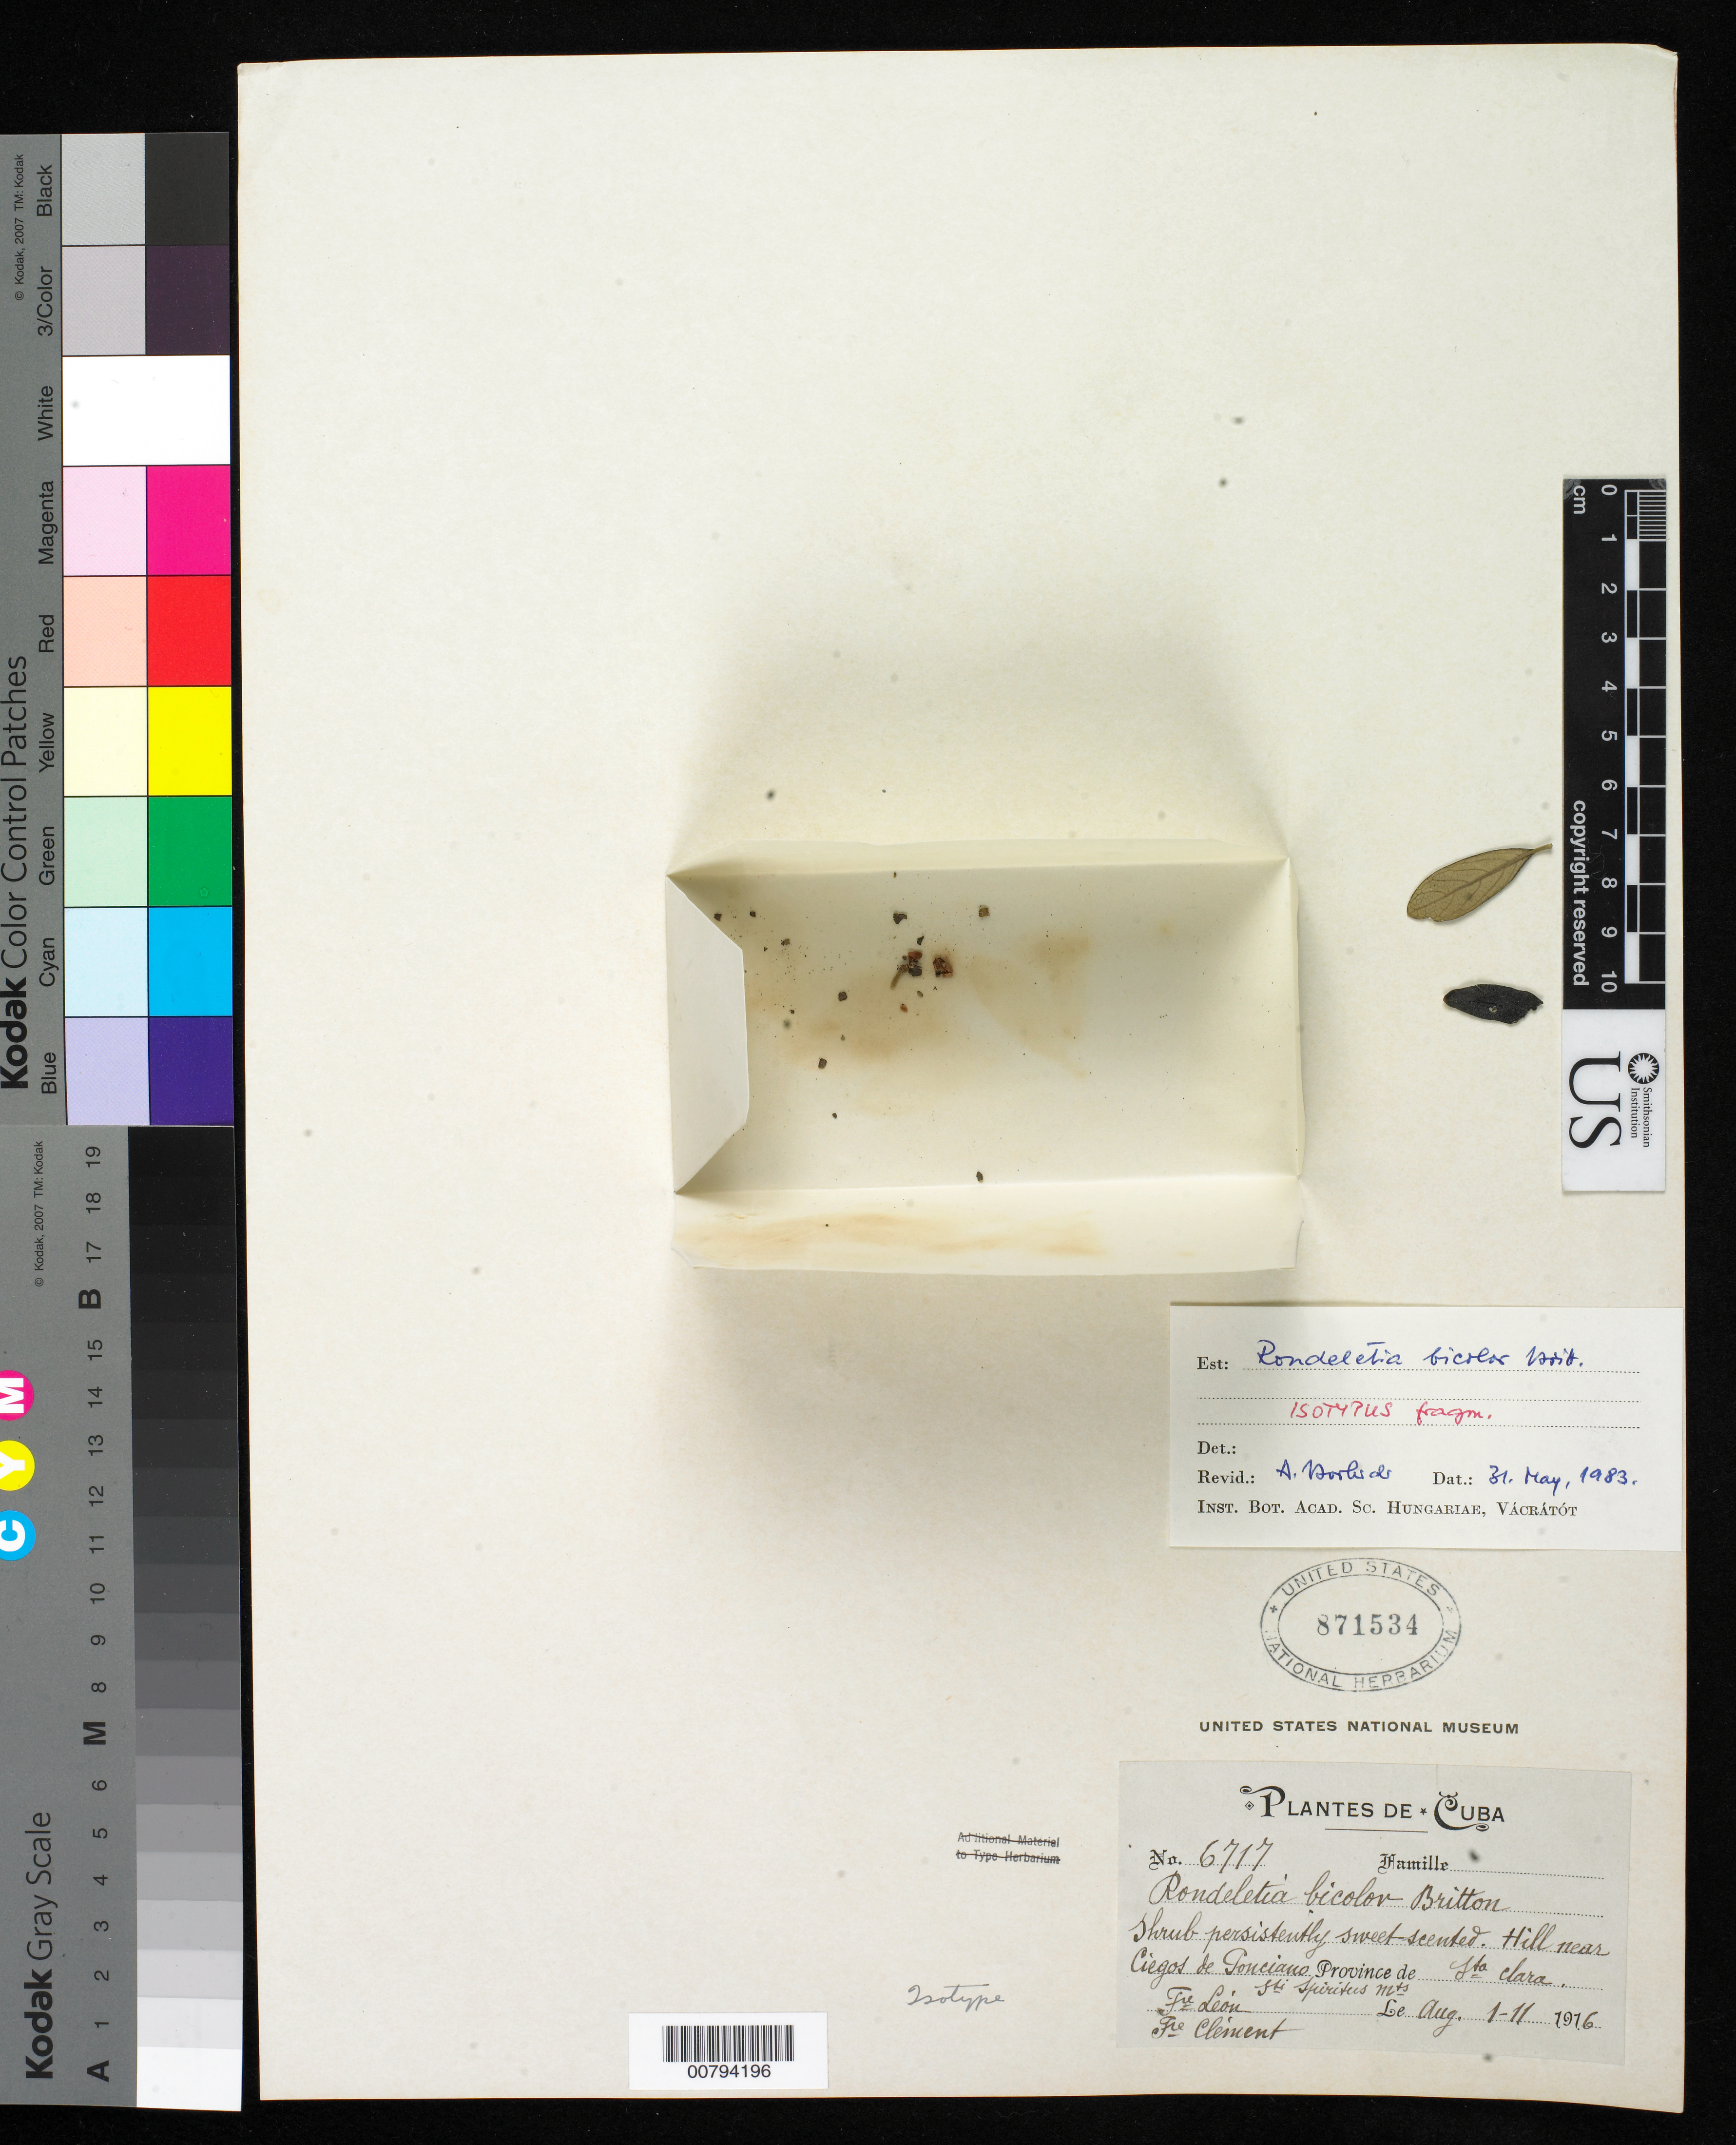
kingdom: Plantae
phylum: Tracheophyta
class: Magnoliopsida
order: Gentianales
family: Rubiaceae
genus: Rondeletia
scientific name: Rondeletia bicolor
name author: Britton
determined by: Borhidi, Attila L.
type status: Isotype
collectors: Bro. León & B. Clement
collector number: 6717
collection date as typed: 01 Aug 1916 to 11 Aug 1916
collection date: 1916-08-01/1916-08-11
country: Cuba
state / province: Las Villas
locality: Santa Clara, hill near Ciegos de Ponciano. Sancti Spiritus Mts.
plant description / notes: Fragmentary material of type specimen (origin unknown).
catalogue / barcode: US 871534